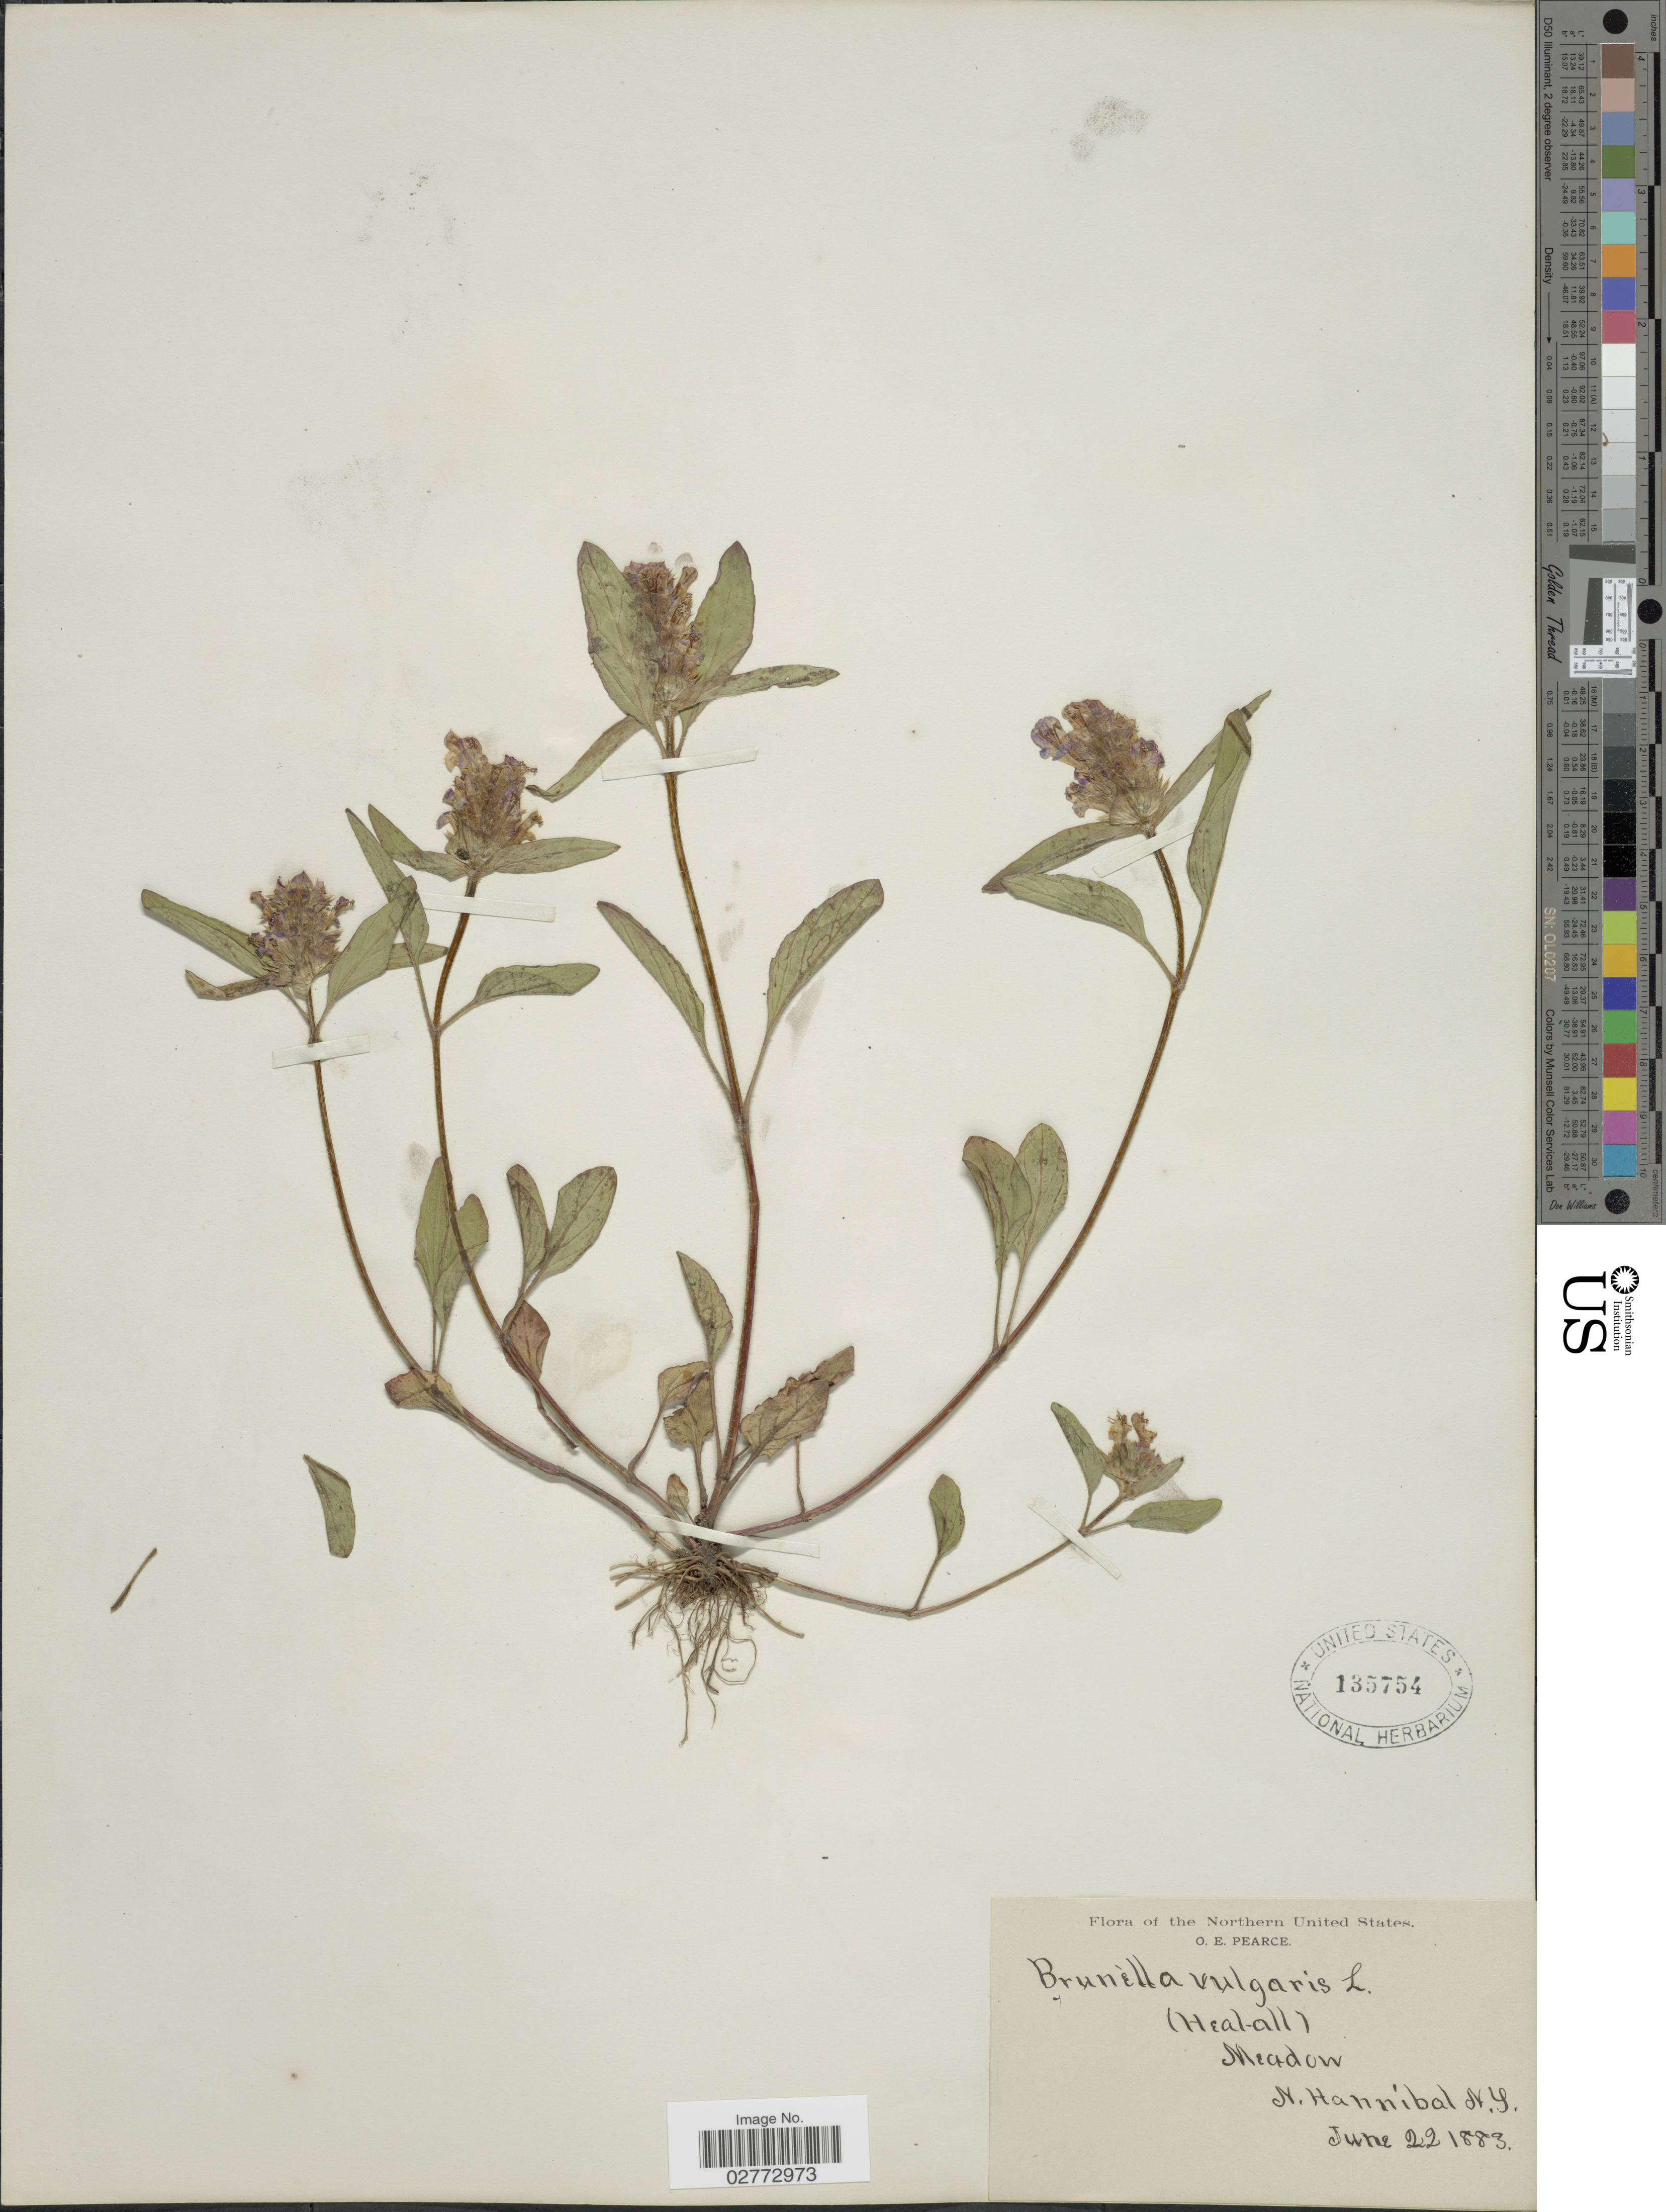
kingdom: Plantae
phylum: Tracheophyta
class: Magnoliopsida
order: Lamiales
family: Lamiaceae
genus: Prunella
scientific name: Prunella vulgaris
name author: L.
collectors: O. E. Pearce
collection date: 1883-06-22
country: United States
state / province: New York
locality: Northern United States. Meadow. N. Hannibal.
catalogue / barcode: US 135754